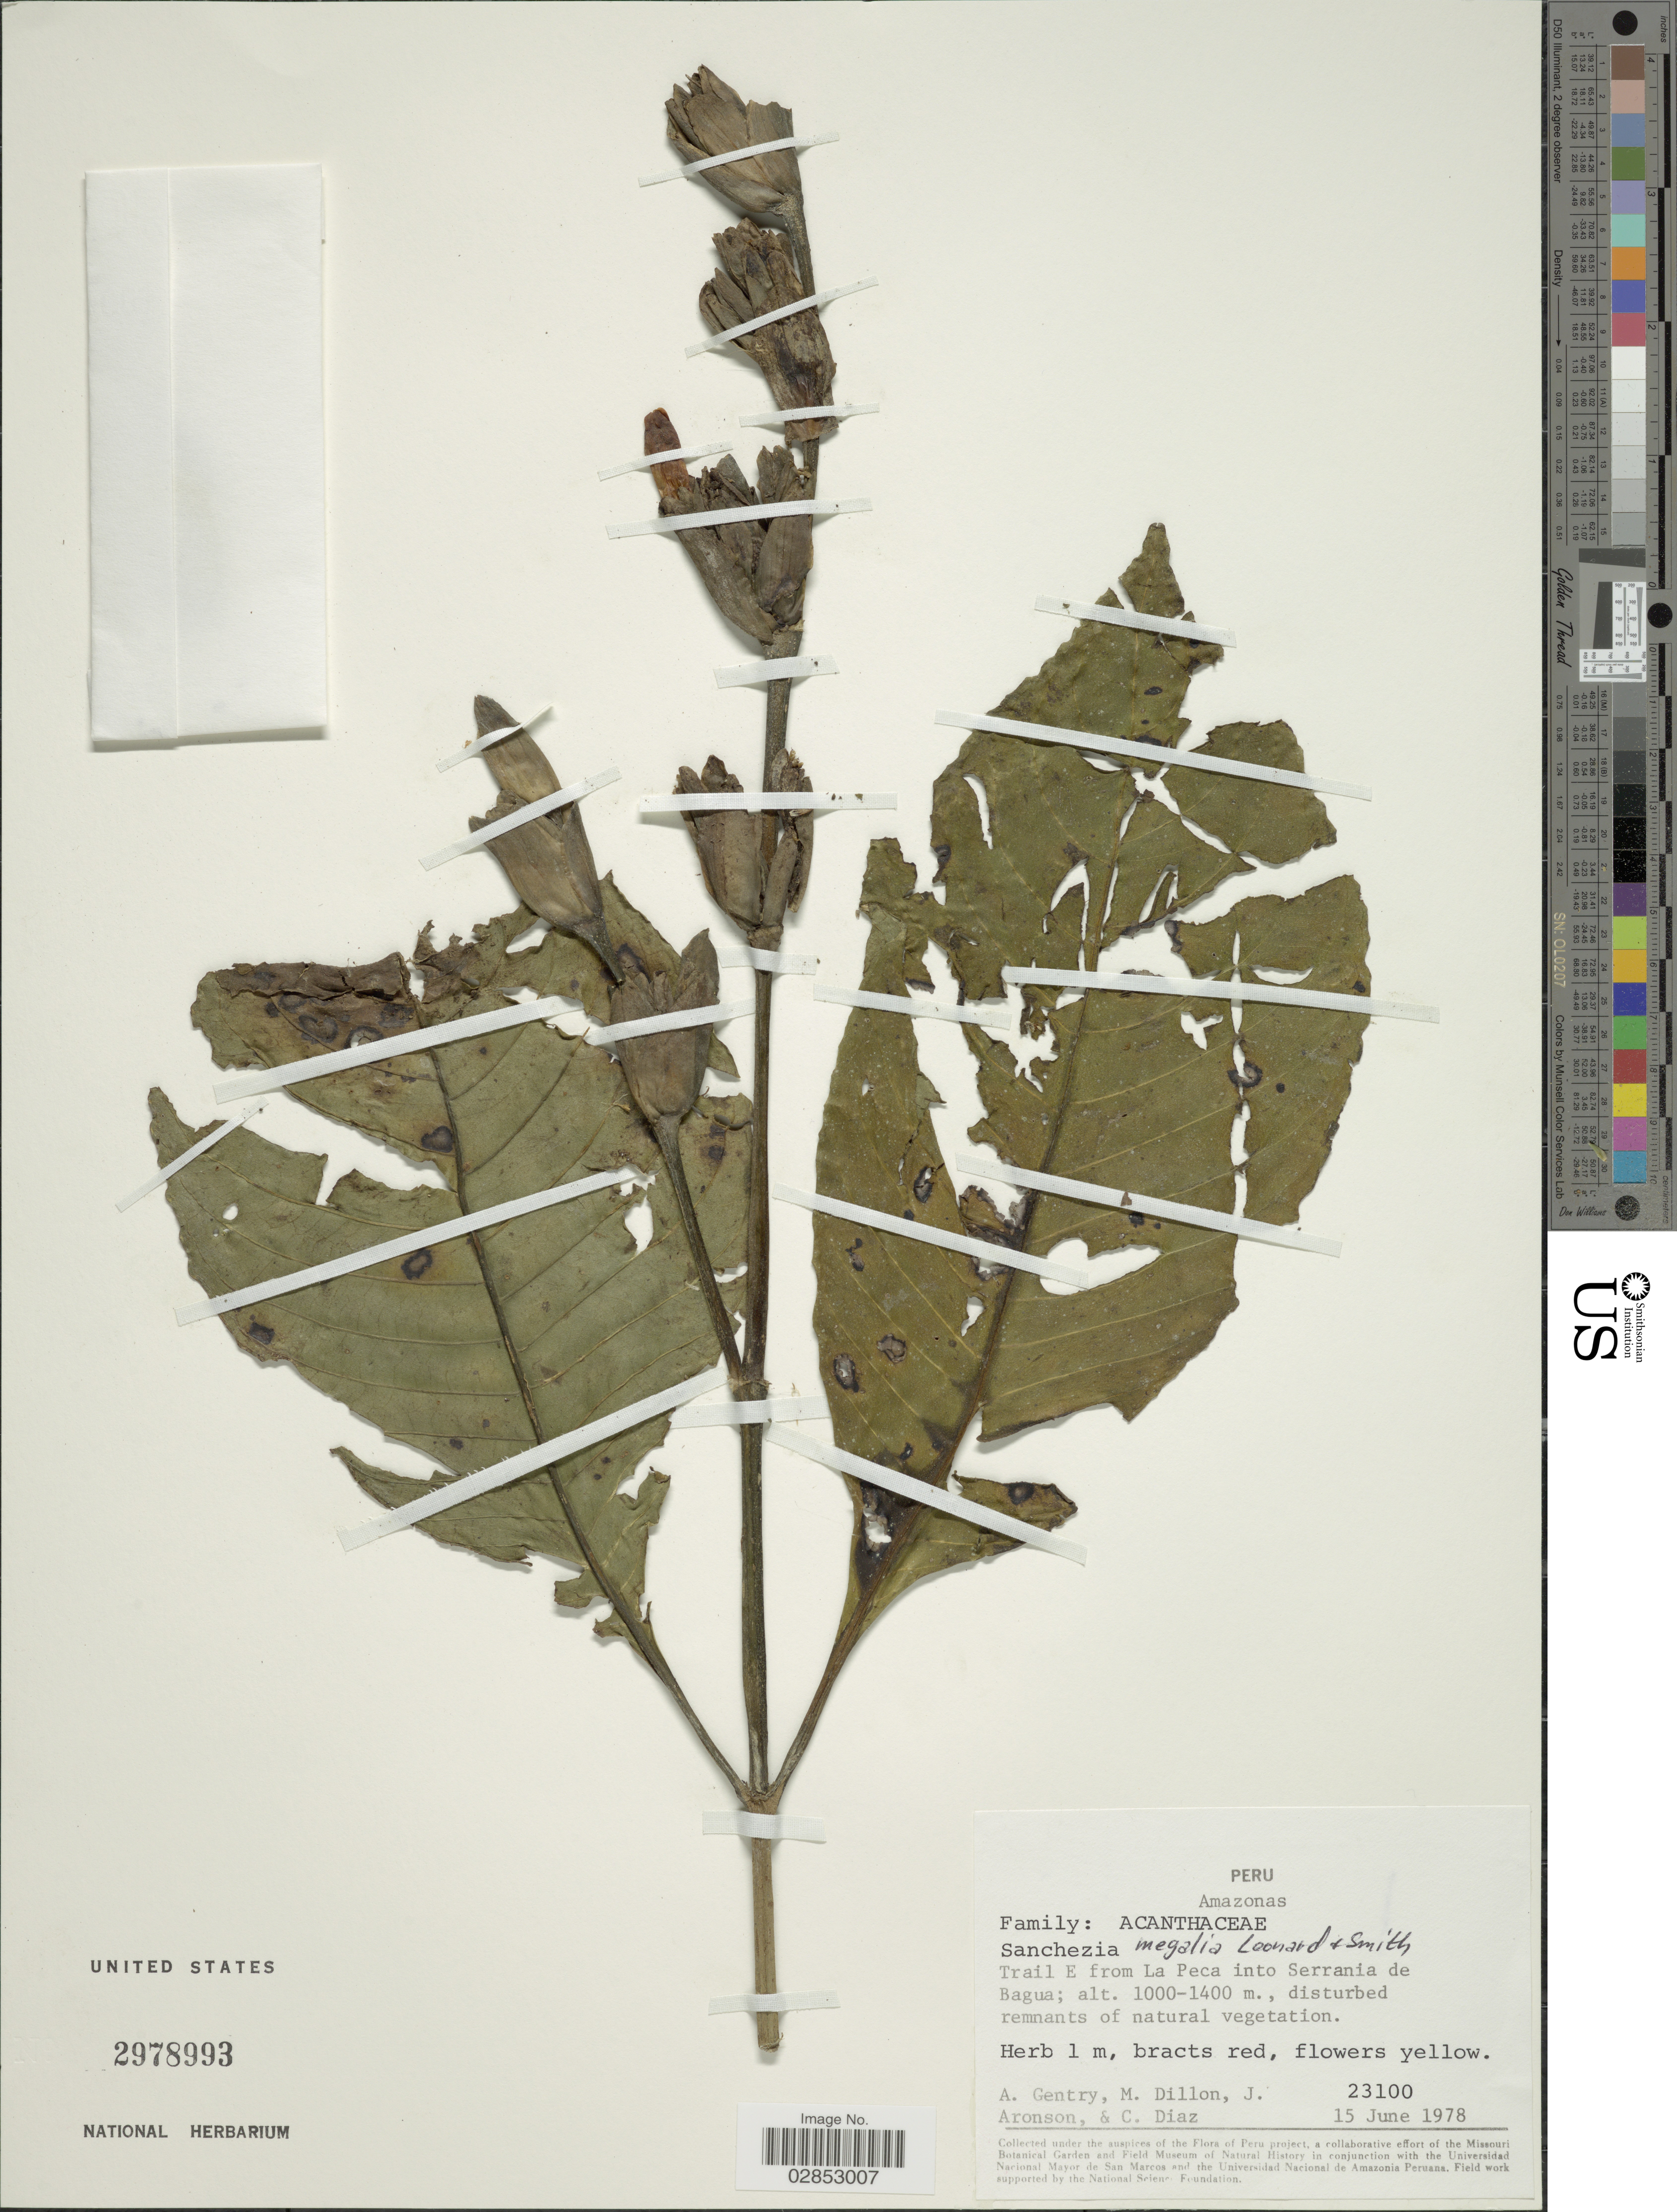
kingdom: Plantae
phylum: Tracheophyta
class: Magnoliopsida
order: Lamiales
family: Acanthaceae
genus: Sanchezia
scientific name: Sanchezia wurdackii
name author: Wassh.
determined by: Azevedo, Igor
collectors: A. H. Gentry, M. O. Dillon, J. Aronson & C. Díaz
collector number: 23100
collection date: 1978-06-15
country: Peru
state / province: Amazonas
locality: Trail E from La Peca into Serrania de Bagua.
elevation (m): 1000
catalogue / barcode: US 2978993